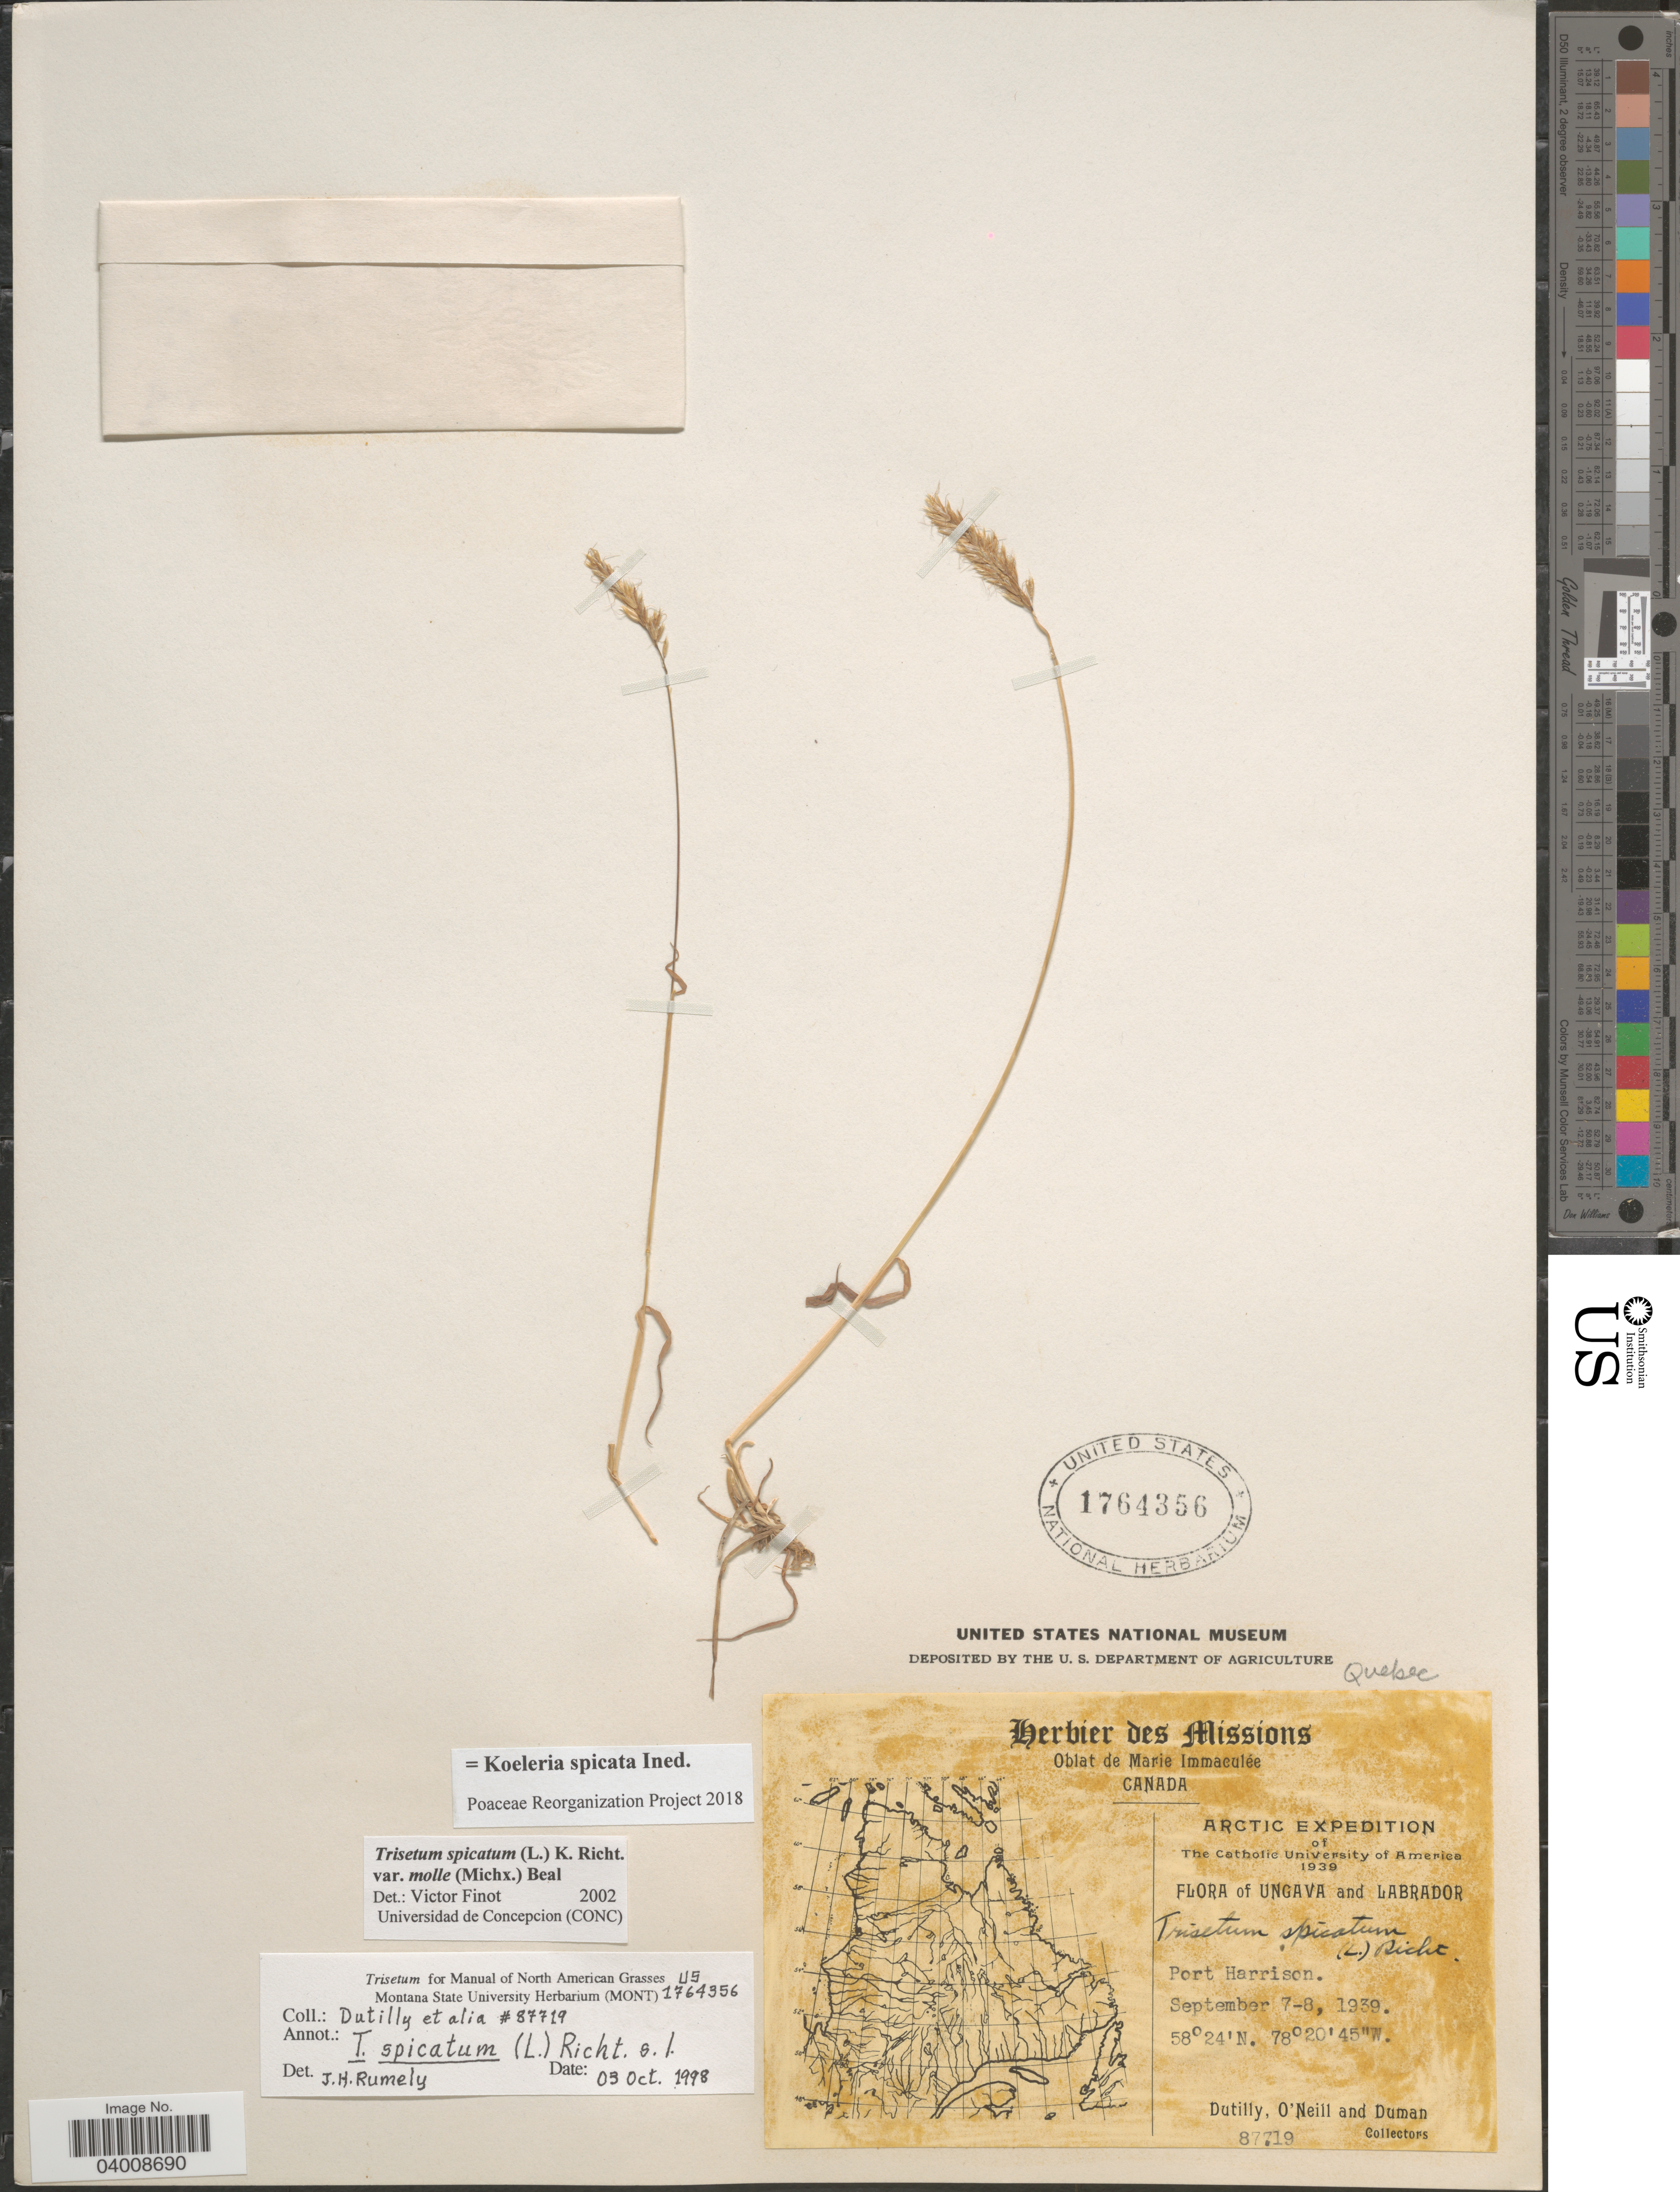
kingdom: Plantae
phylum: Tracheophyta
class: Liliopsida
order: Poales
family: Poaceae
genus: Koeleria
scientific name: Koeleria spicata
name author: (L.) Barberá et al.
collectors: -. Dutilly, -. O'Neill & -. Duman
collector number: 87719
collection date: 1939-09-07/1939-09-08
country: Canada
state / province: Newfoundland and Labrador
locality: Ungava and Labrador. Port Harrison.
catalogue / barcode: US 1764356